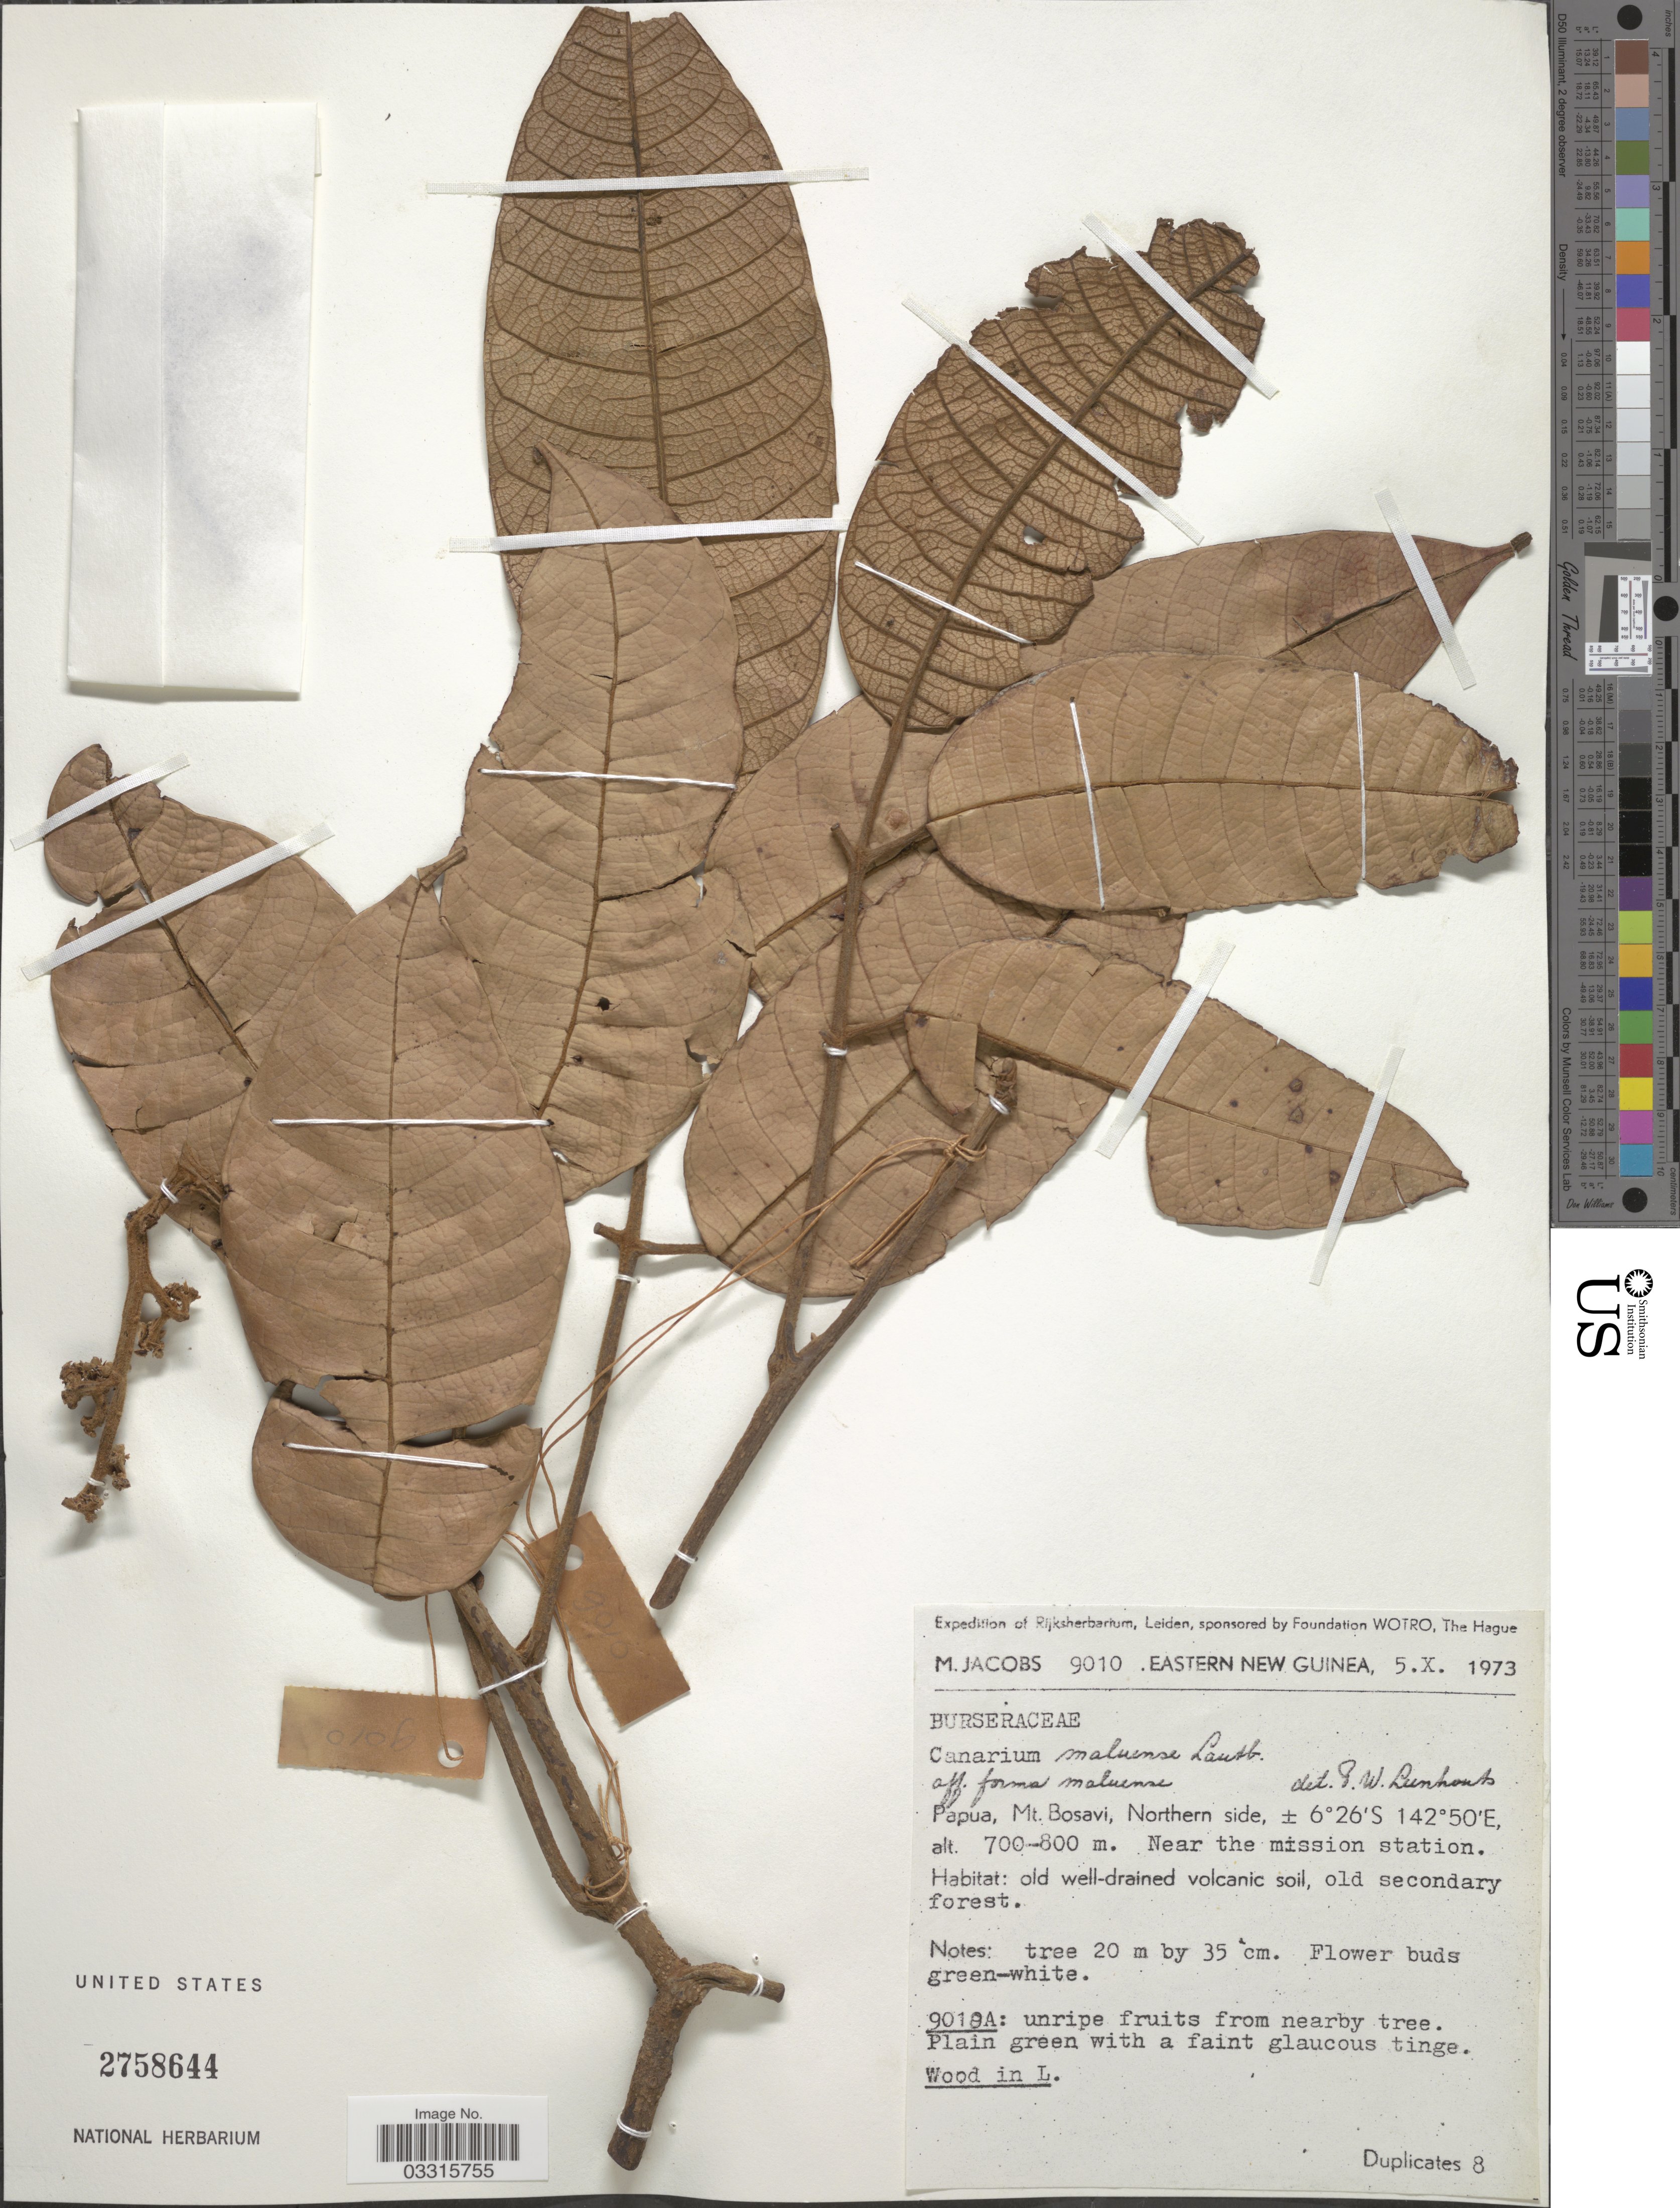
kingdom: Plantae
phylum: Tracheophyta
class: Magnoliopsida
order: Sapindales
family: Burseraceae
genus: Canarium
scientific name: Canarium maluense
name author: Lauterb.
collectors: M. Jacobs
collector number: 9010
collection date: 1973-10-05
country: Papua New Guinea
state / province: Northern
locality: Eastern New Guinea. Papua, Mt. Bosavi, Northern side. Near the mission station.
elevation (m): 700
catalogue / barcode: US 2758644